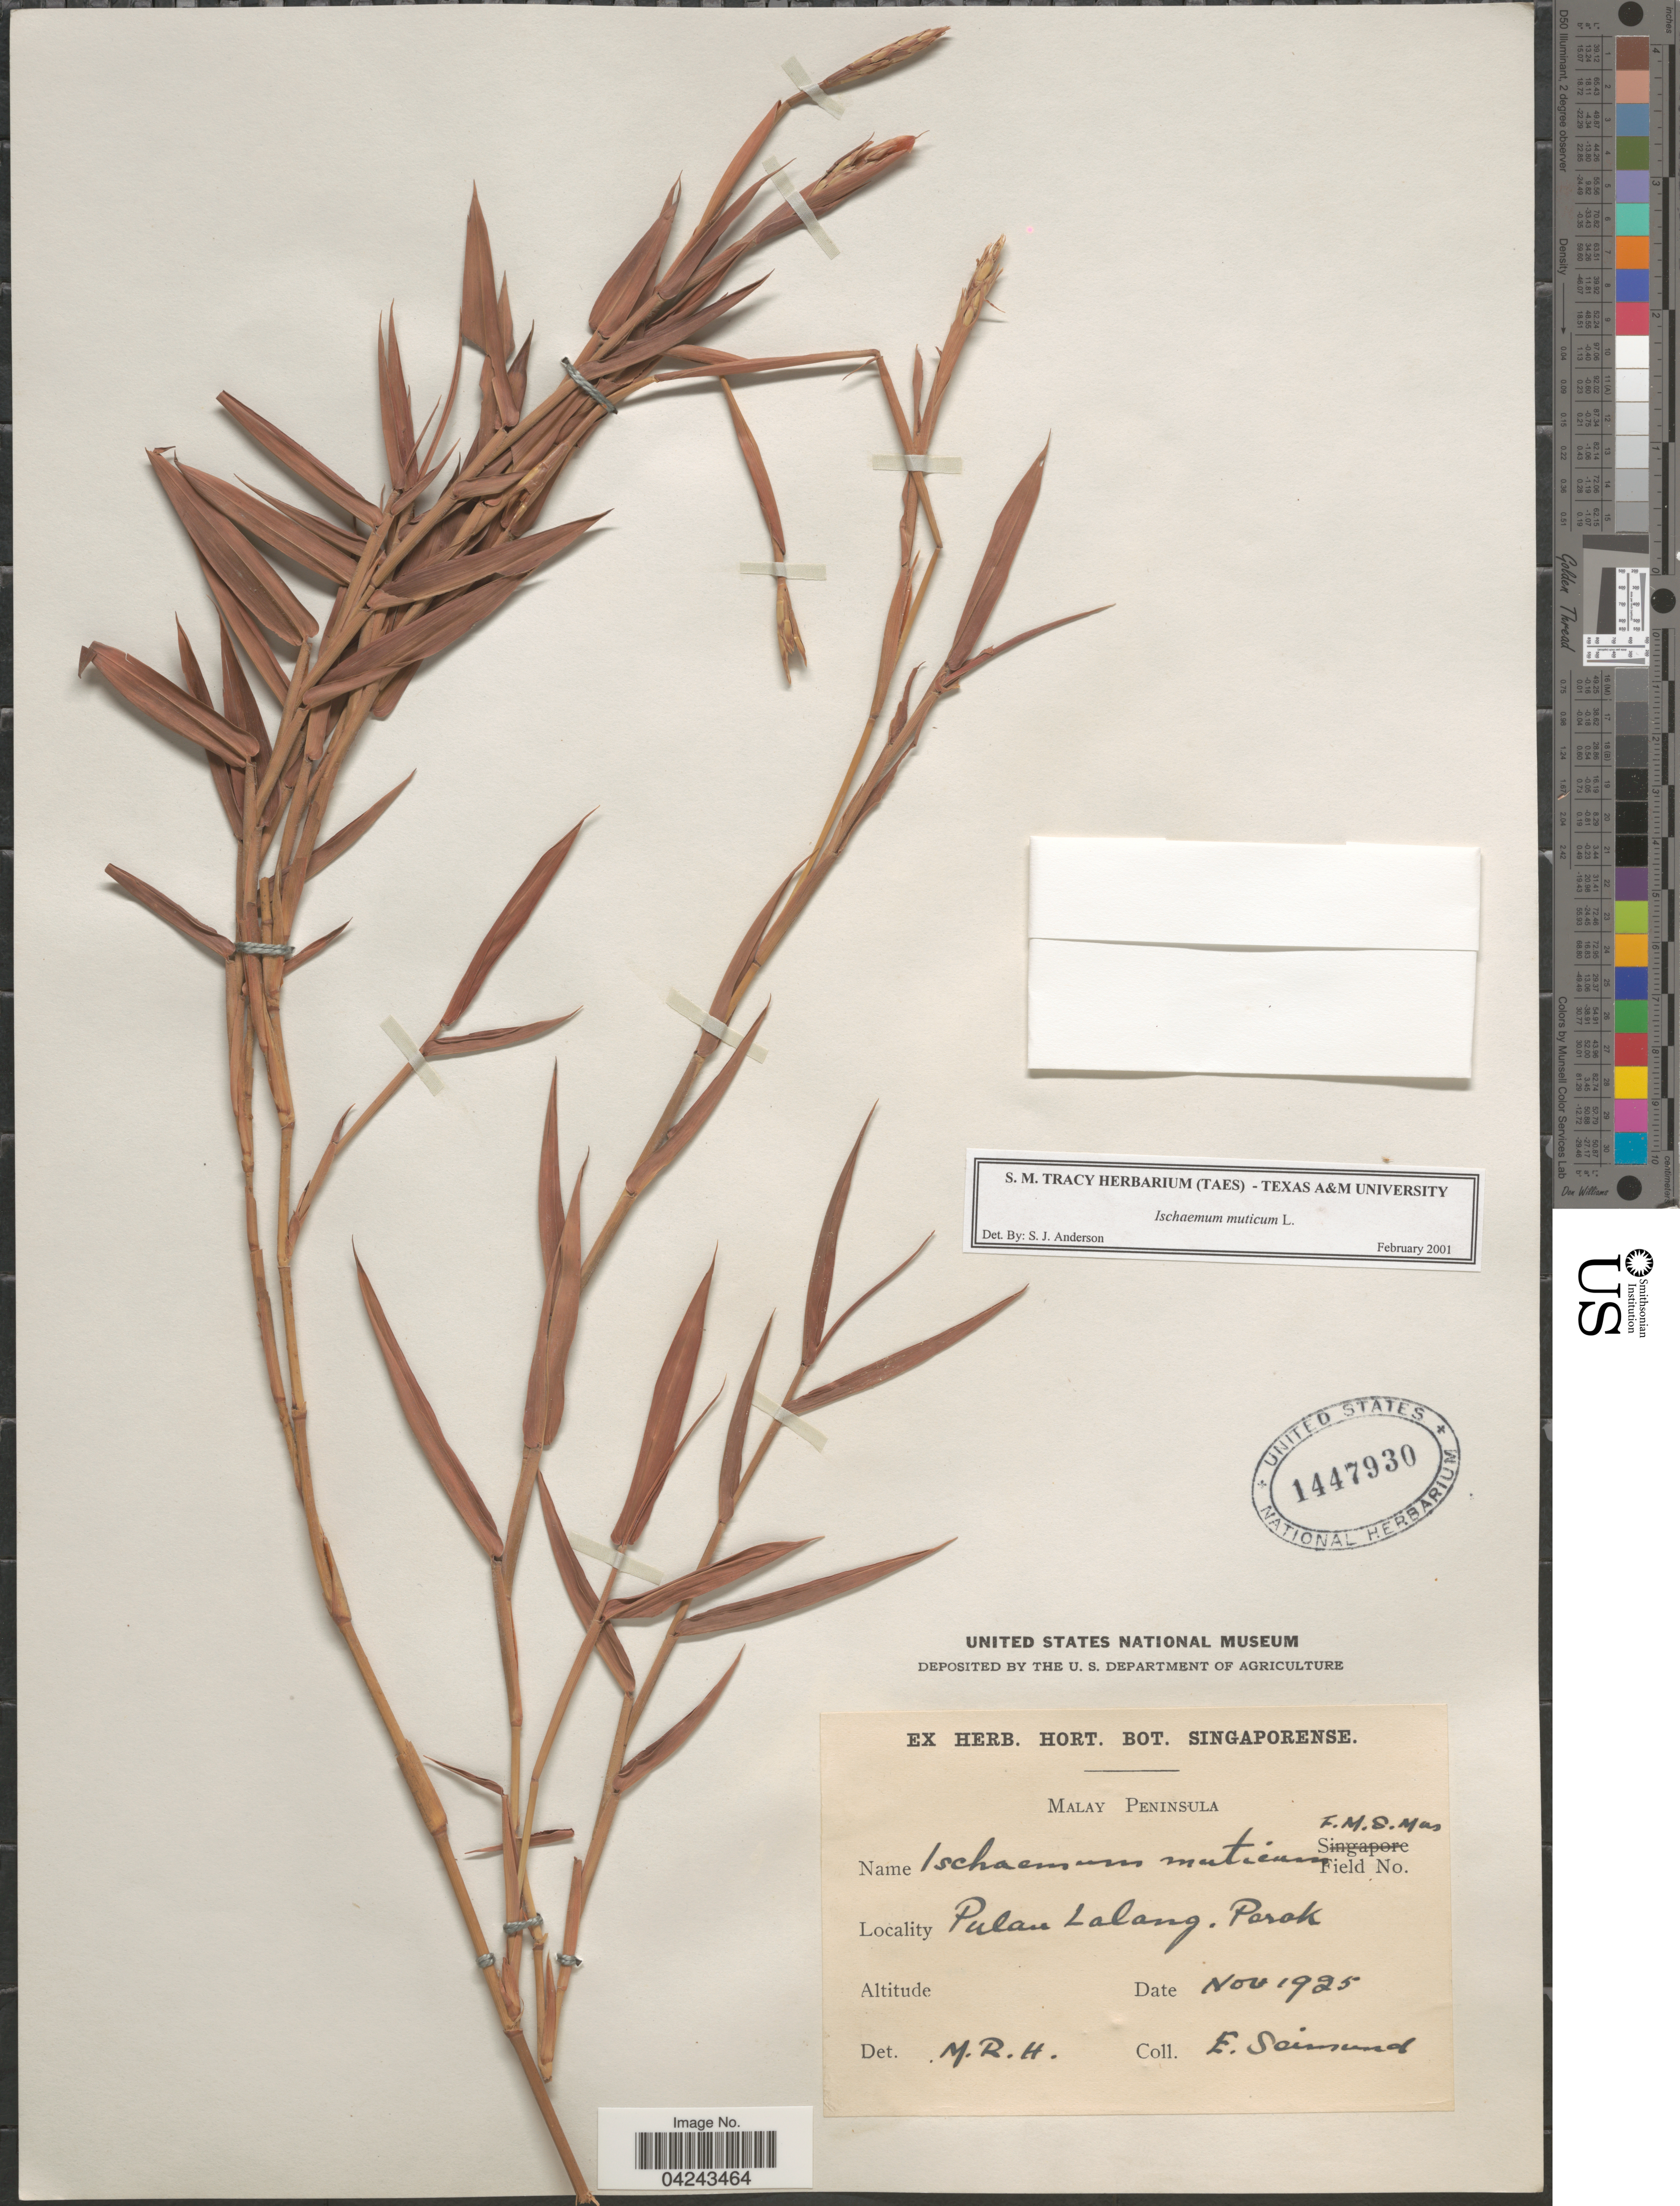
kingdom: Plantae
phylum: Tracheophyta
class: Liliopsida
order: Poales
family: Poaceae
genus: Ischaemum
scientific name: Ischaemum muticum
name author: L.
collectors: E. Simmonds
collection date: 1925-11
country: Malaysia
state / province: Perak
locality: Malay Peninsula. Pulan Lalang. Perak.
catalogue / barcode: US 1447930